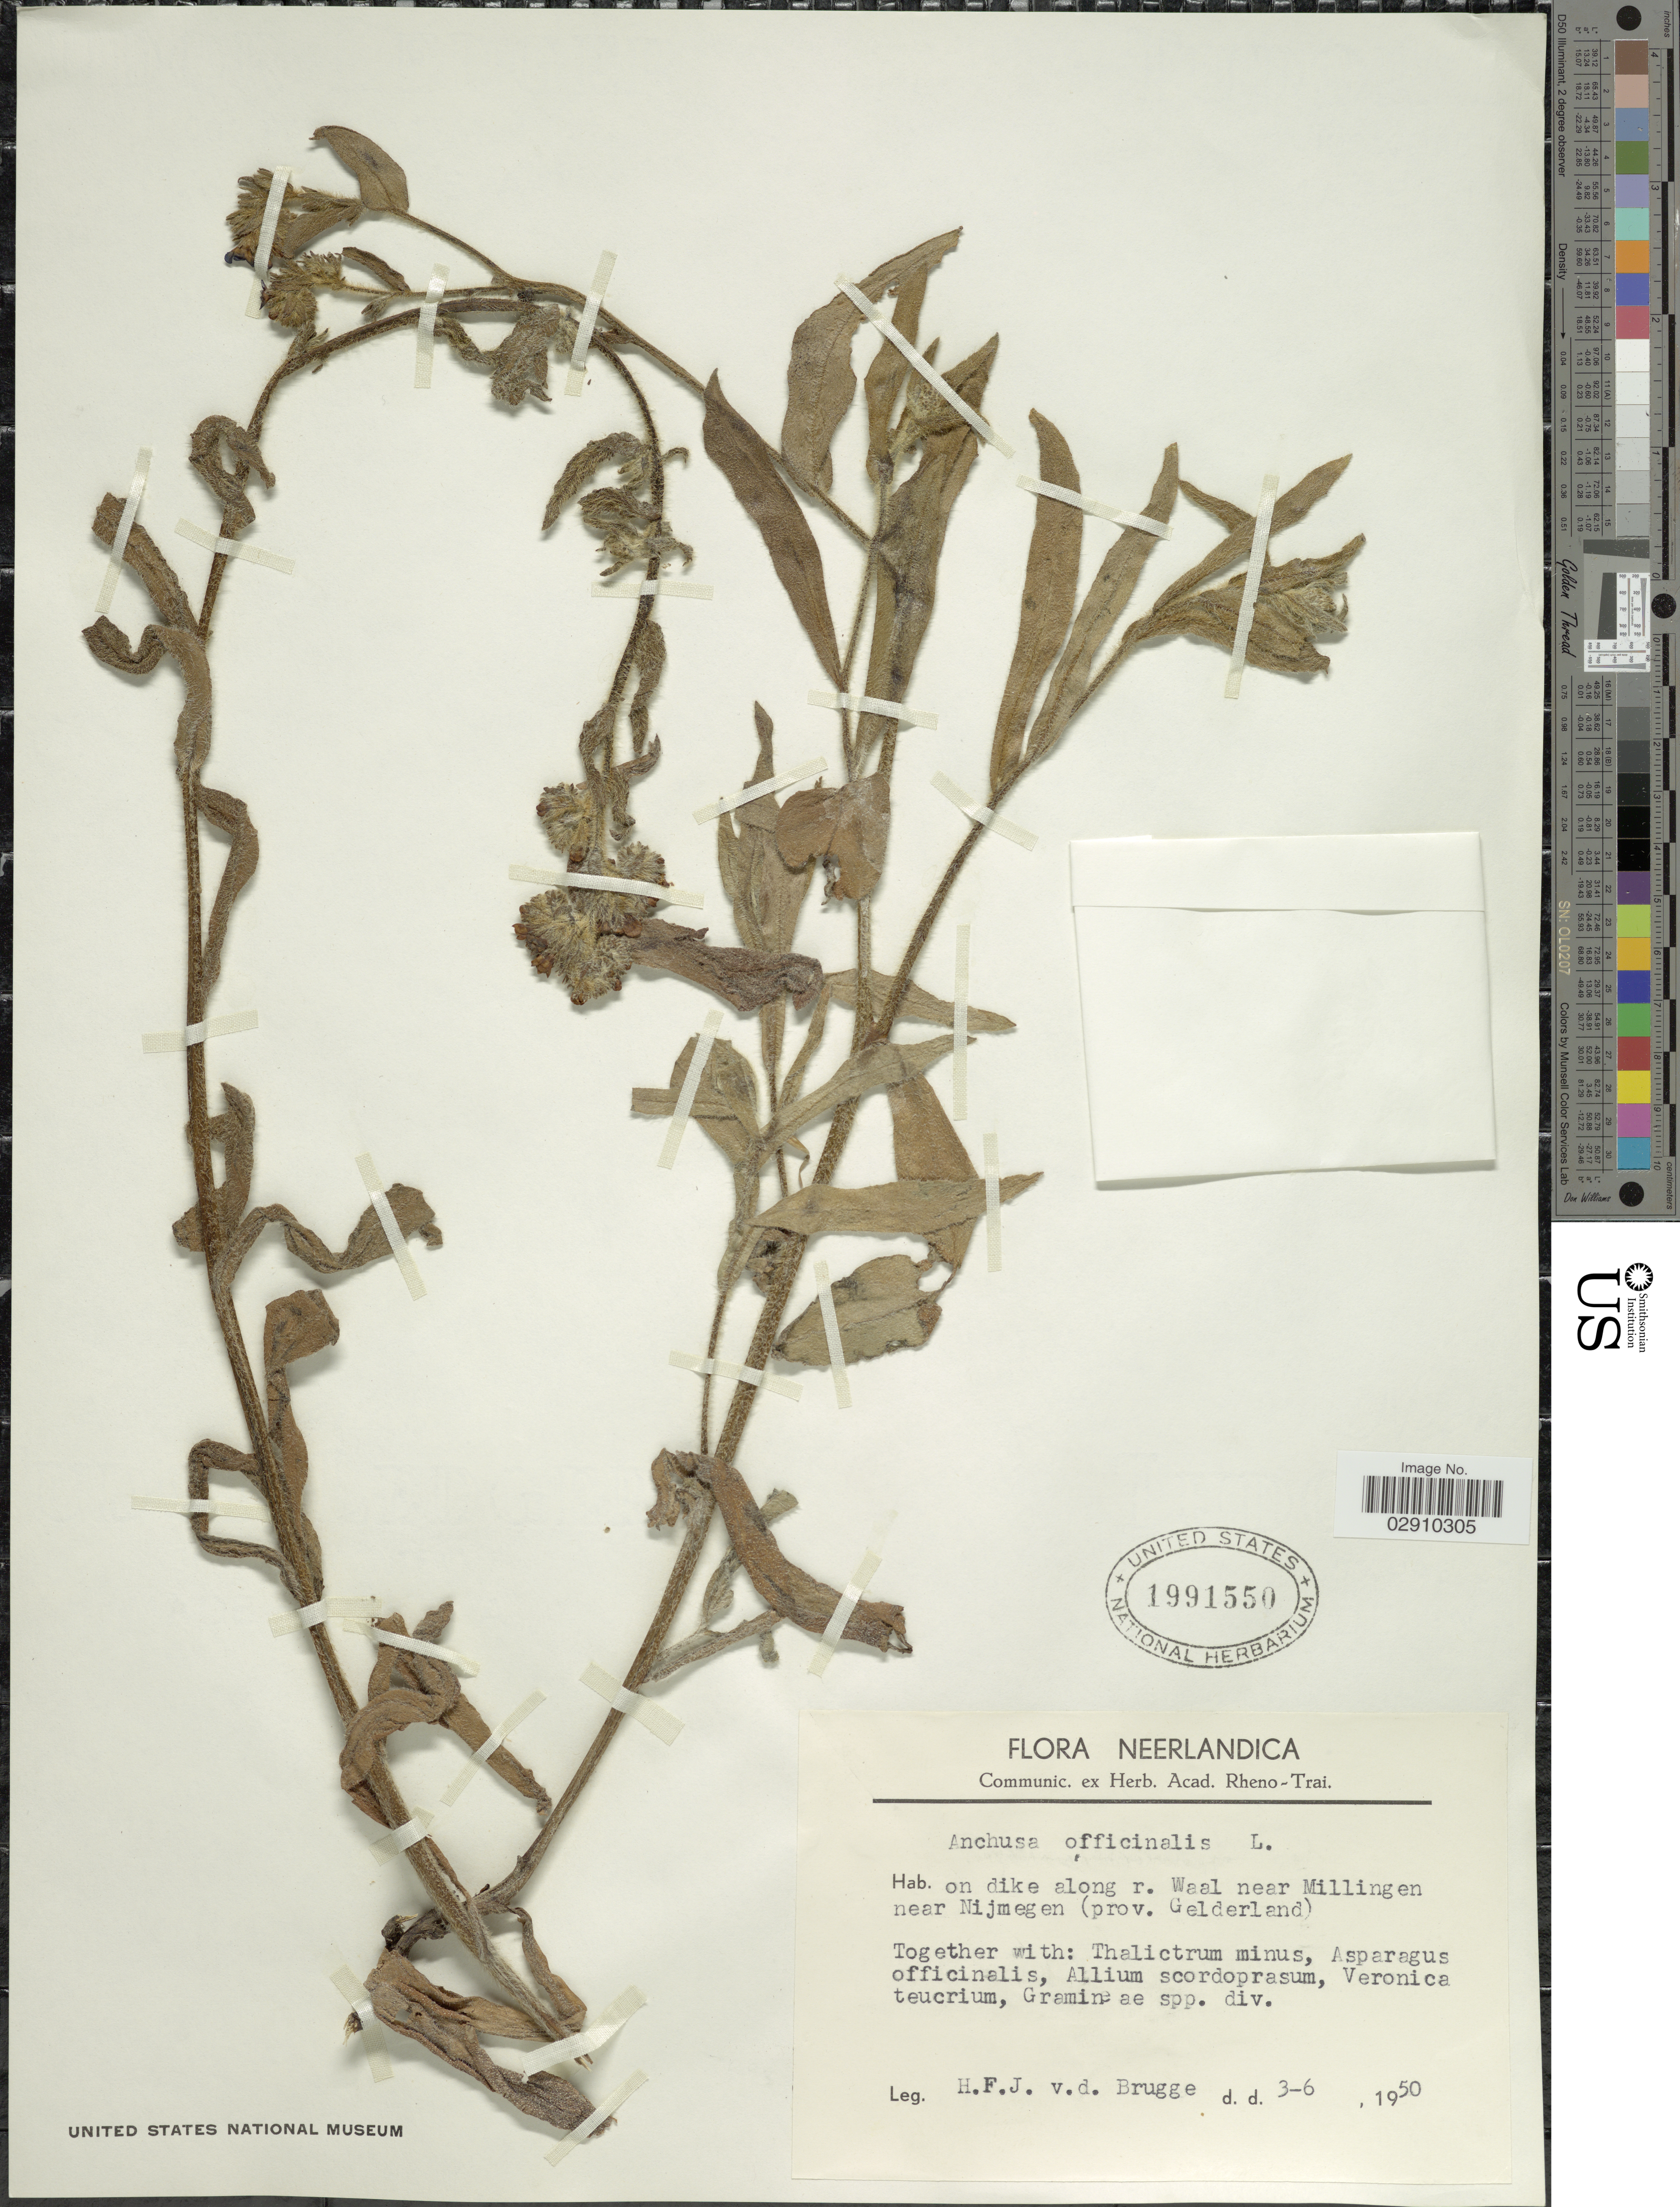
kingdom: Plantae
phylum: Tracheophyta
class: Magnoliopsida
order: Boraginales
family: Boraginaceae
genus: Anchusa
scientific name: Anchusa officinalis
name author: L.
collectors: H. Brugge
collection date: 1950-06-03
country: Netherlands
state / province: Gelderland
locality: On dike along r. Waal near Millingen near Nijmegen.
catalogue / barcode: US 1991550